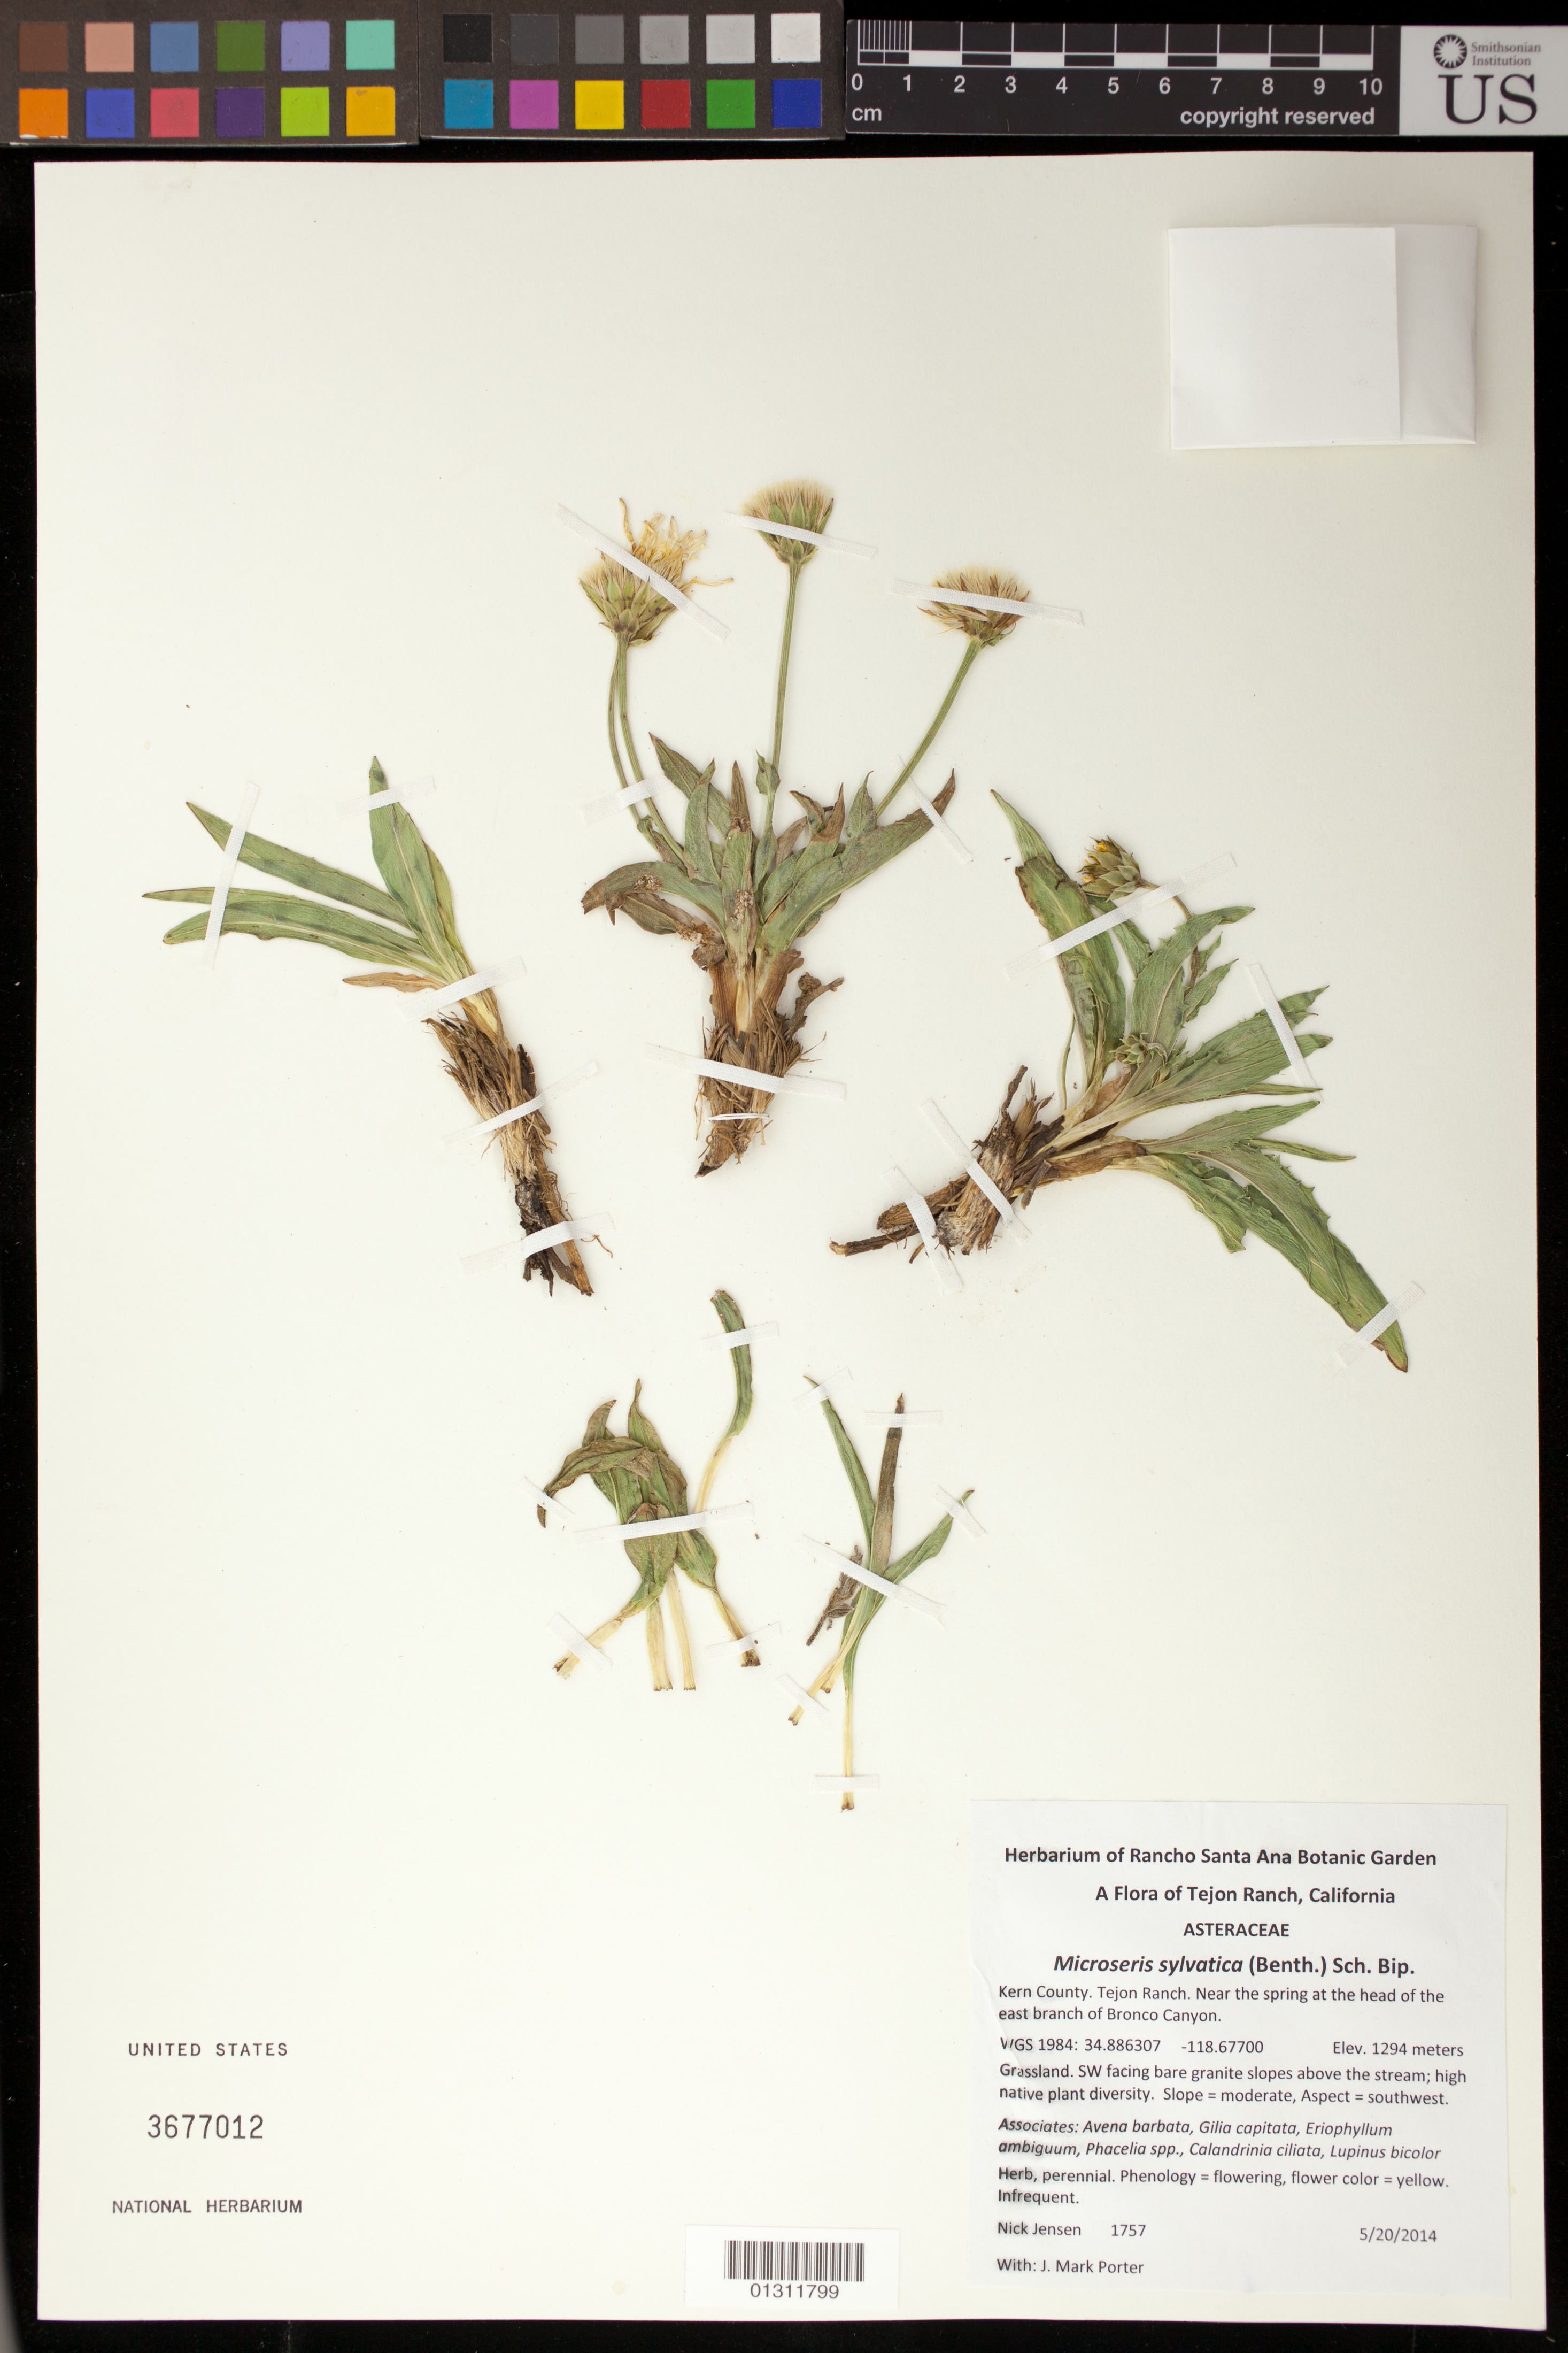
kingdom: Plantae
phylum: Tracheophyta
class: Magnoliopsida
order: Asterales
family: Asteraceae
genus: Microseris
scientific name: Microseris sylvatica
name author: (Benth.) Sch. Bip.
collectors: N. Jensen & J. M. Porter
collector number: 1757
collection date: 2014-05-20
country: United States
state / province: California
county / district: Kern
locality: Tejon Ranch, near the spring at the head of the E branch of Bronco Canyon.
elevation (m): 1294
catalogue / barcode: US 3677012